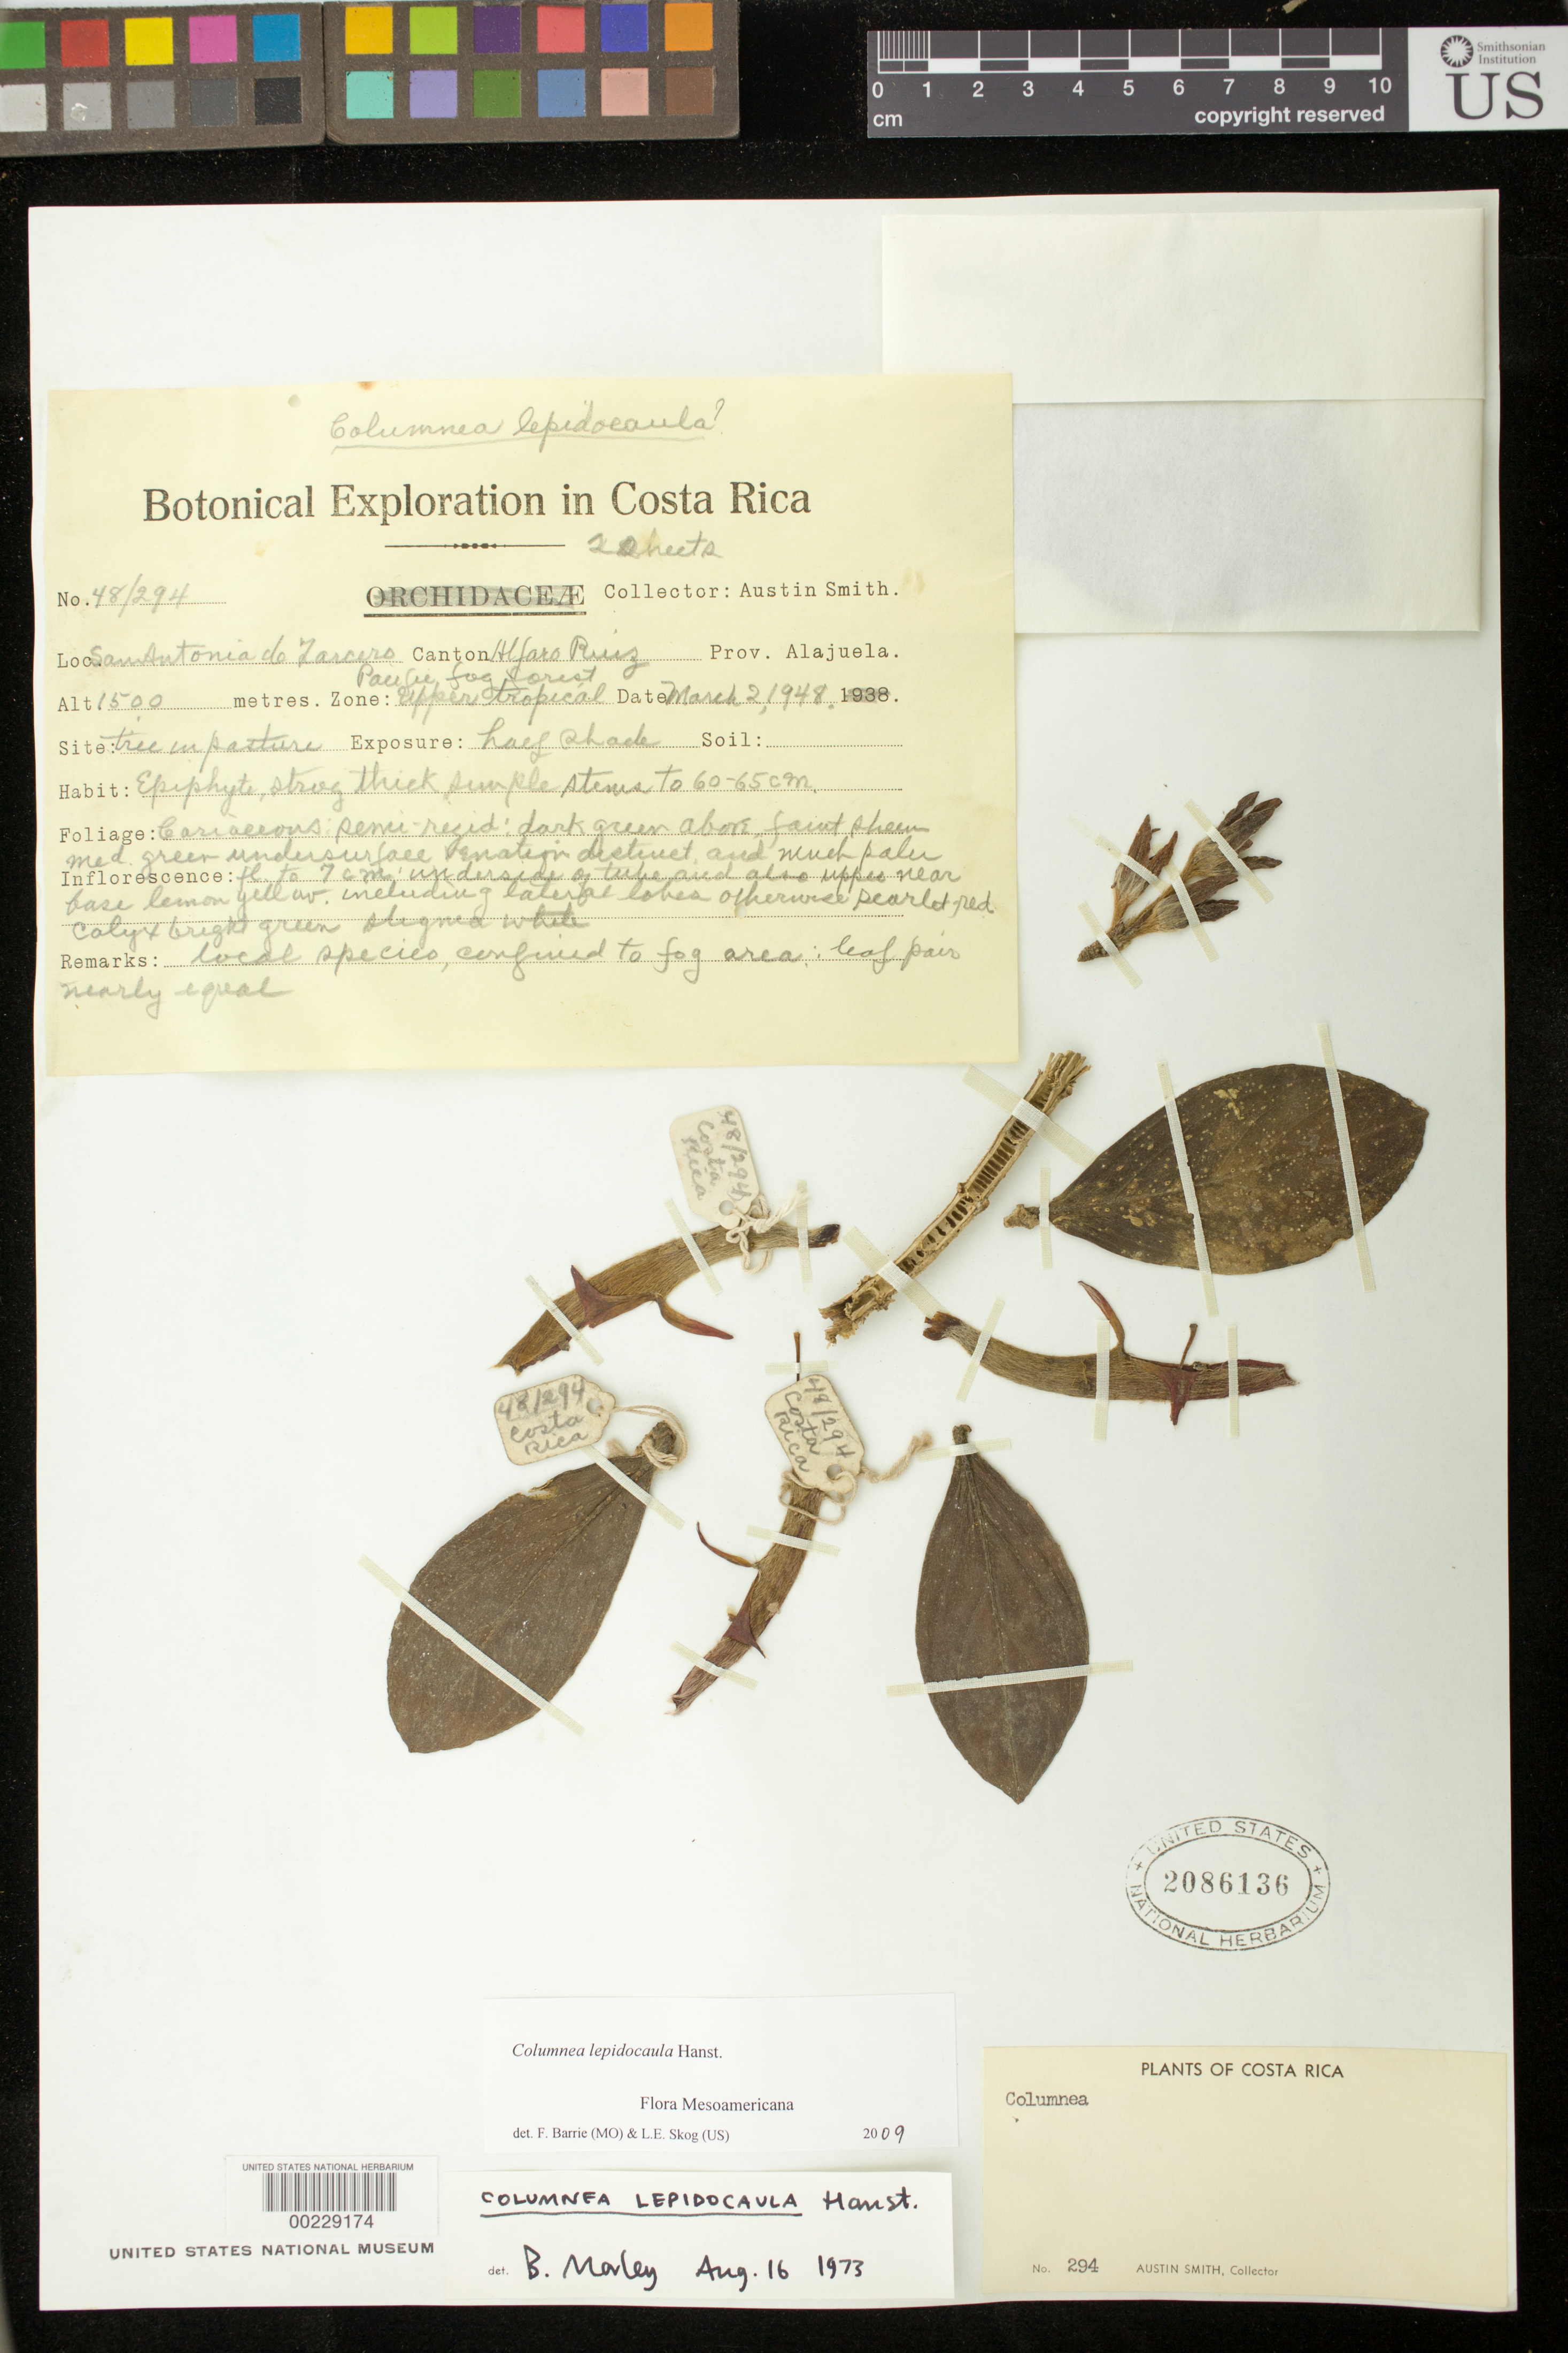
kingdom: Plantae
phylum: Tracheophyta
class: Magnoliopsida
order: Lamiales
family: Gesneriaceae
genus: Columnea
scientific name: Columnea lepidocaula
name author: Hanst.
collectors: Aust P. Smith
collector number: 48/ 294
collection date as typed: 02 Mar 1948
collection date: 1948-03-02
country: Costa Rica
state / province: Alajuela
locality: Canton Alfaro Ruiz, San Antonio de Zarcero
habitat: Pacific fog forest, upper tropical zone, tree in pasture, ...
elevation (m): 1500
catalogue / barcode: US 2086136